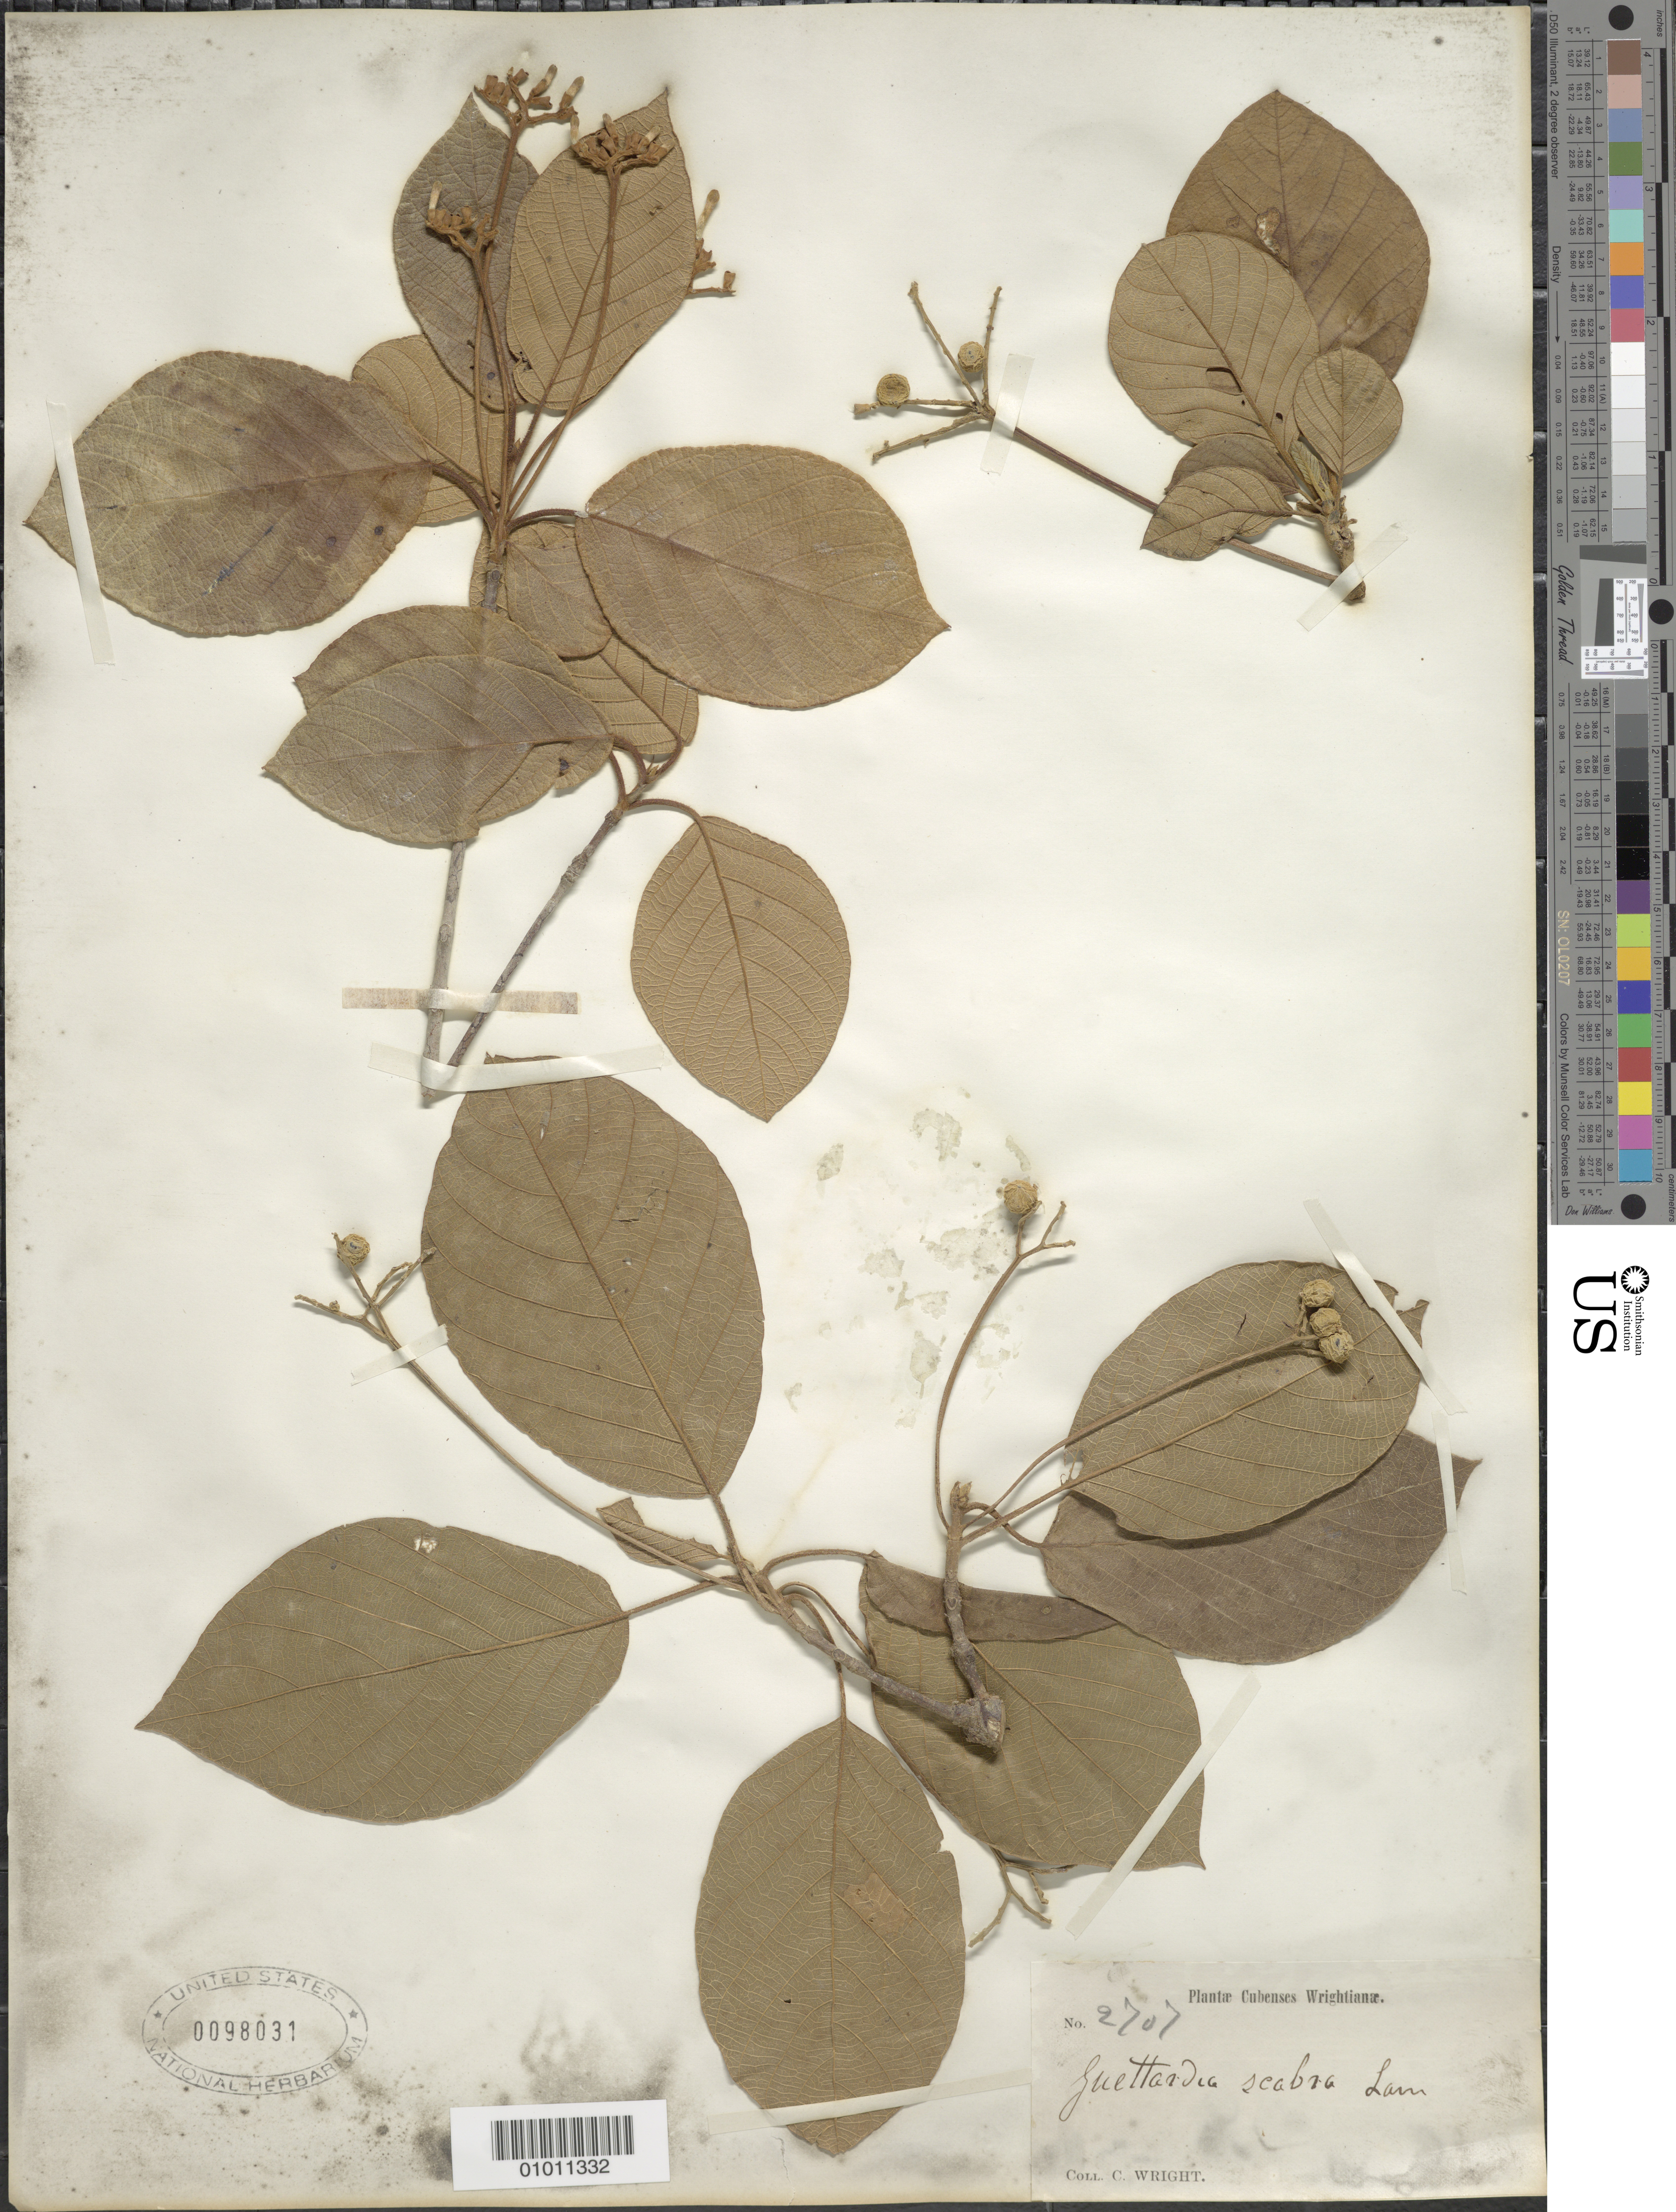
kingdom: Plantae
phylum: Tracheophyta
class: Magnoliopsida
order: Gentianales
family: Rubiaceae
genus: Guettarda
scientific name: Guettarda scabra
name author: (L.) Vent.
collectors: C. Wright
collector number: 2707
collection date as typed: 1865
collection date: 1865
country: Cuba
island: Cuba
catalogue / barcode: US 98031